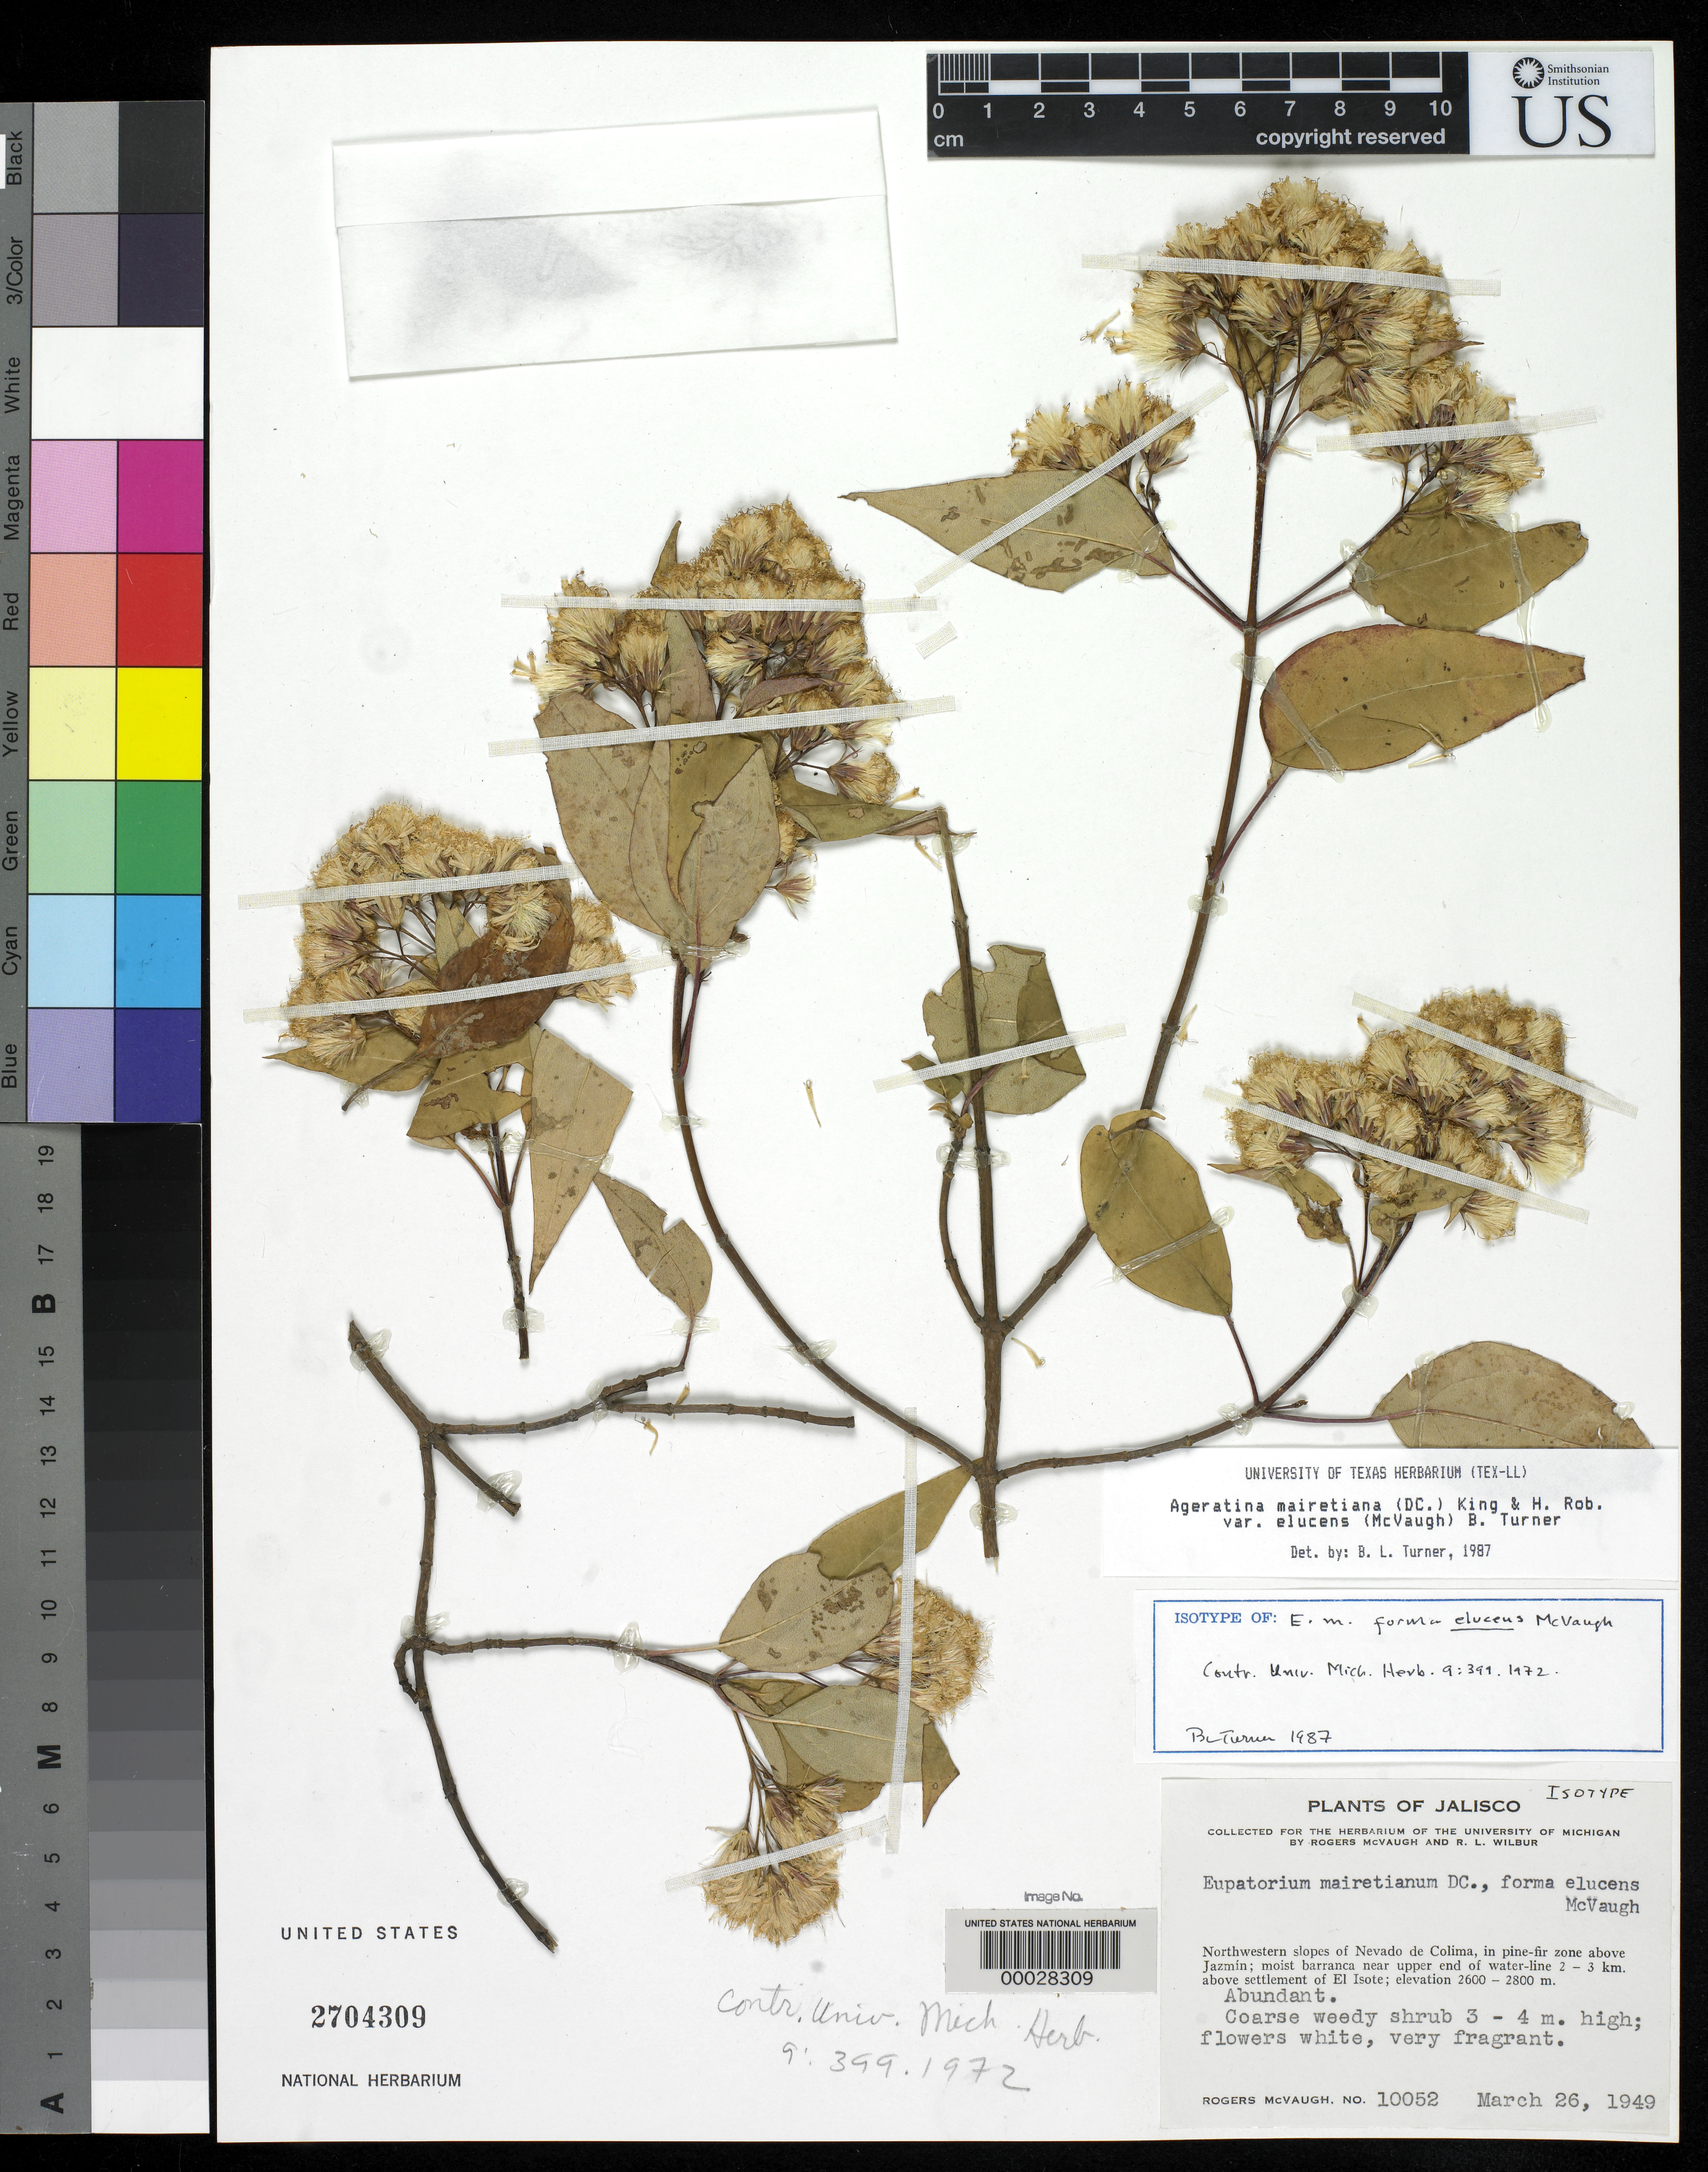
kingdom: Plantae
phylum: Tracheophyta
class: Magnoliopsida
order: Asterales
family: Asteraceae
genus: Eupatorium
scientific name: Eupatorium mairetianum f. elucens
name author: McVaugh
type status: Isotype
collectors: R. McVaugh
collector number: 10052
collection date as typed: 26 Mar 1949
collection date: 1949-03-26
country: Mexico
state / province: Jalisco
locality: Nevado de Colima, above Jazmin.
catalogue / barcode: US 2704309